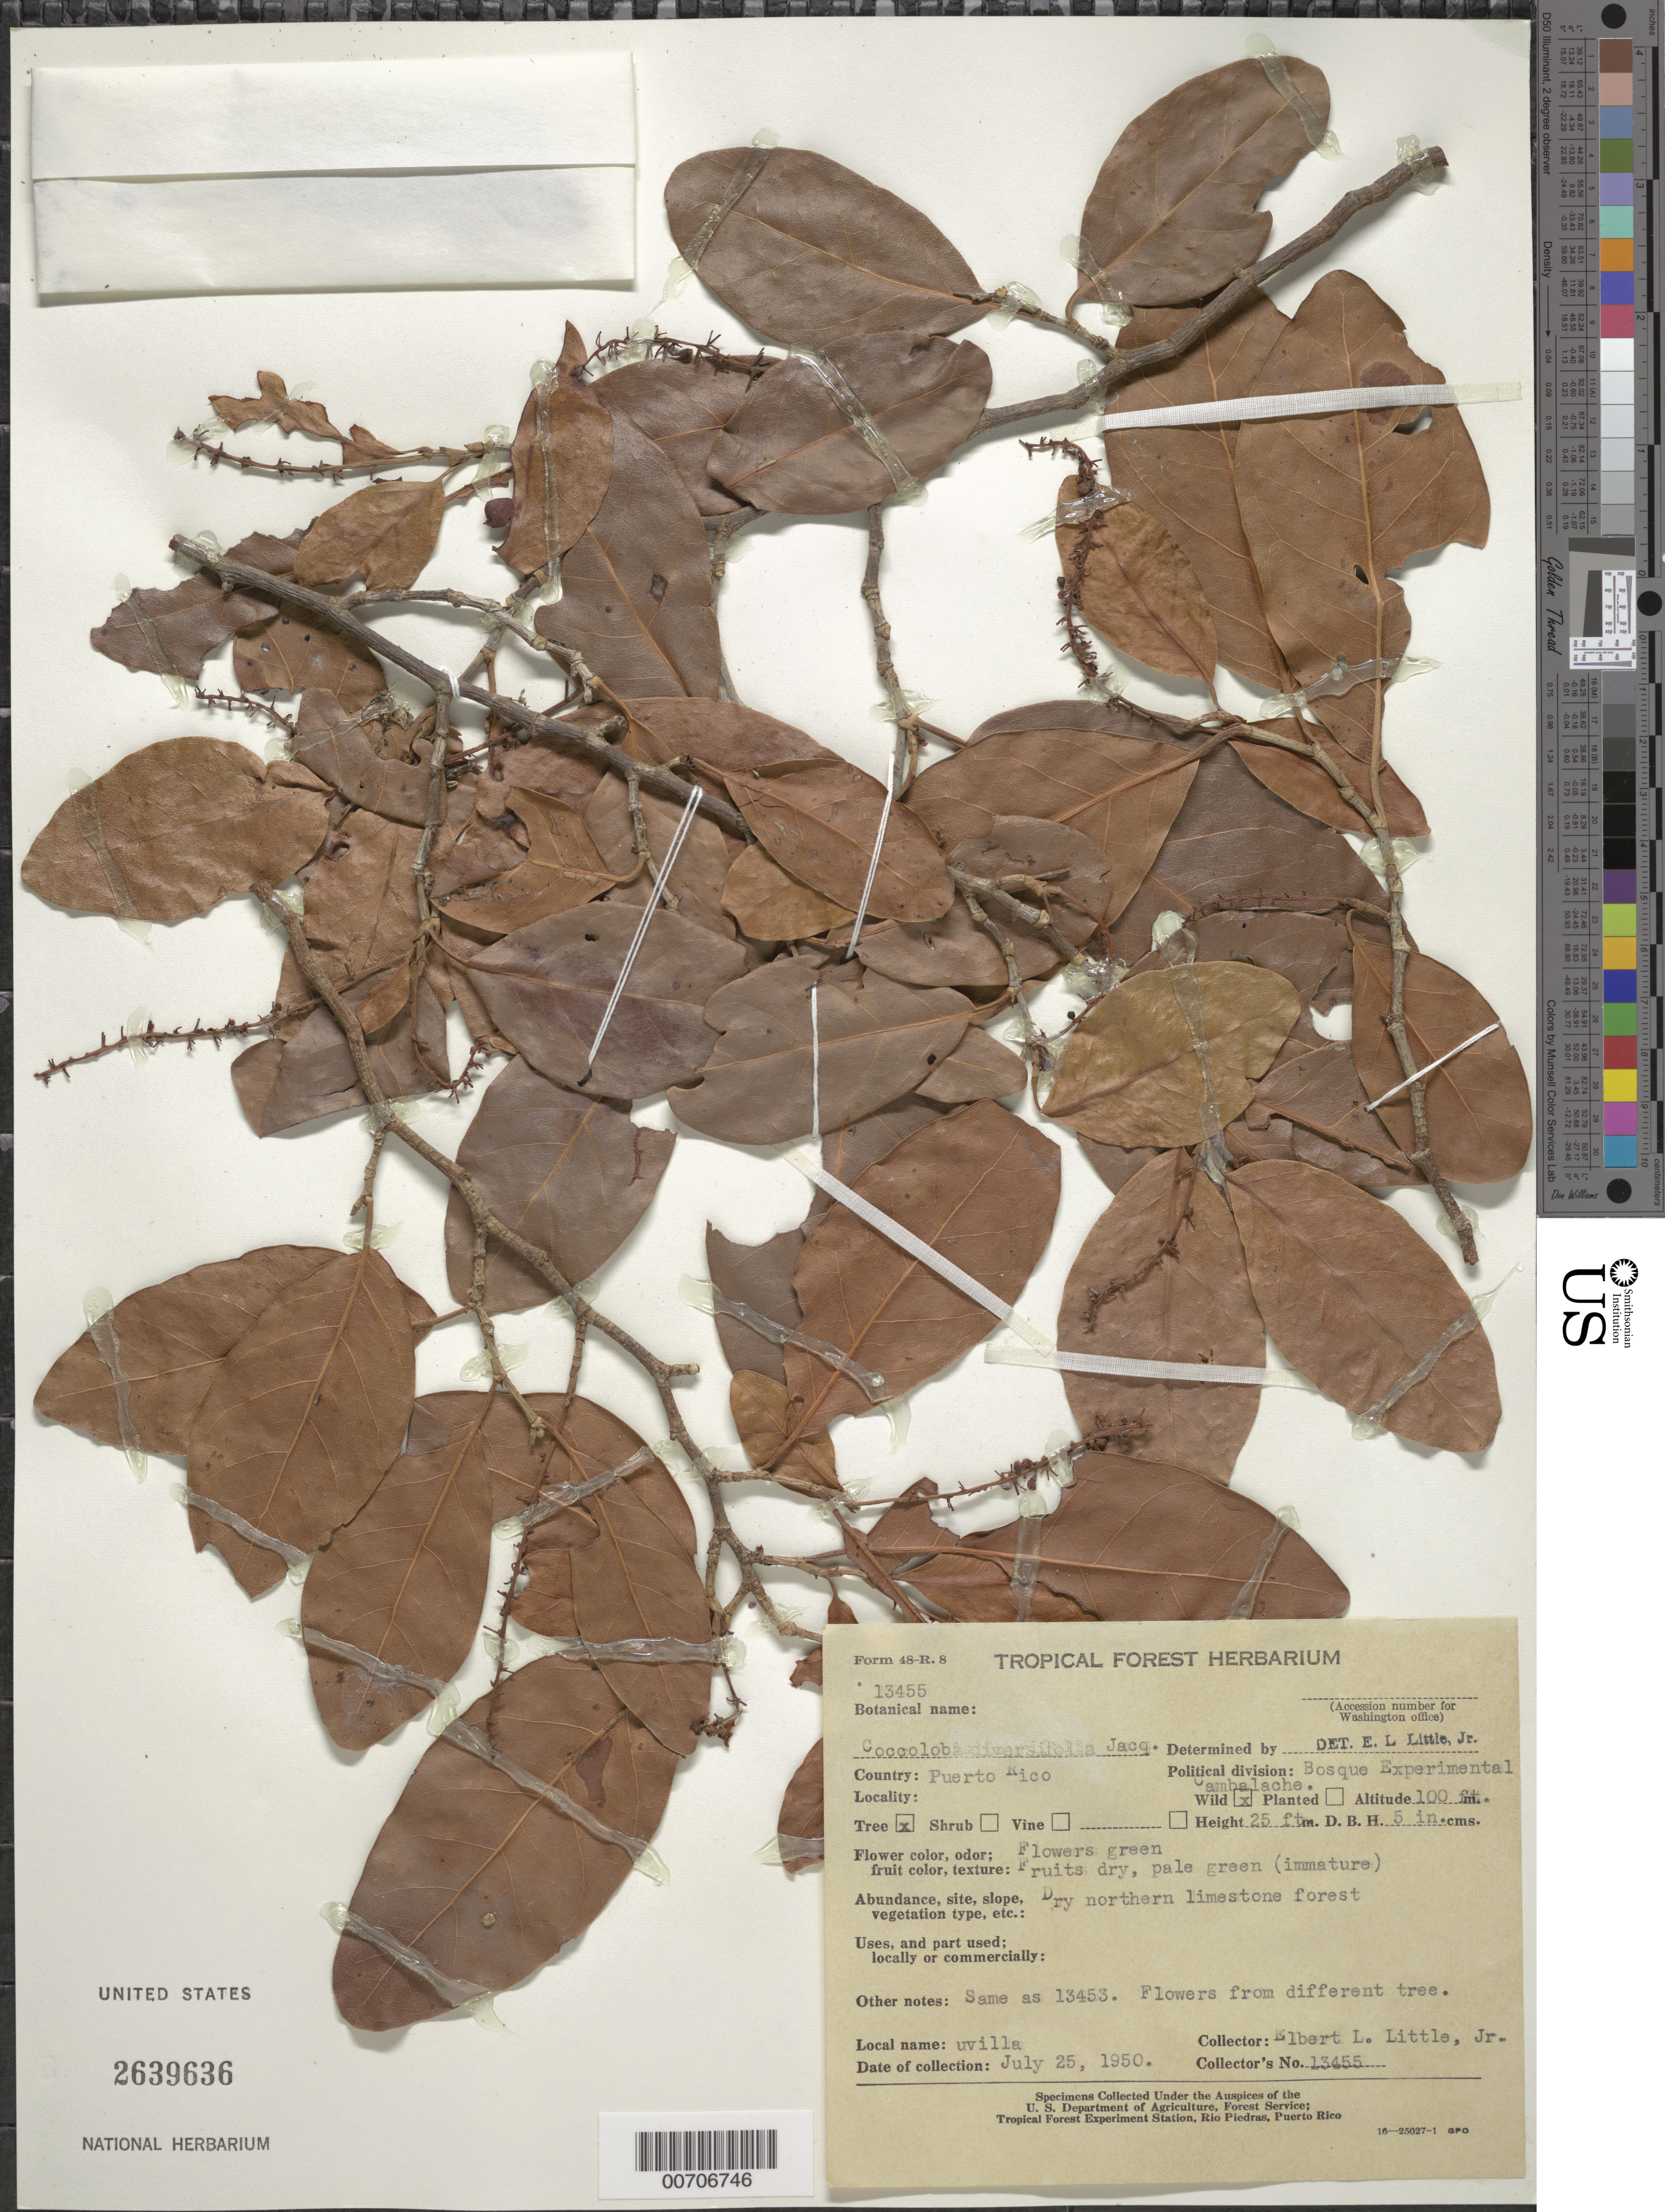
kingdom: Plantae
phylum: Tracheophyta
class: Magnoliopsida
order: Caryophyllales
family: Polygonaceae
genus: Coccoloba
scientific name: Coccoloba diversifolia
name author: Jacq.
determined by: Little, Elbert L., Jr., (FSSR), United States Department of Agriculture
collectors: E. L. Little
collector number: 13455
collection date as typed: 25 Jul 1950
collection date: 1950-07-25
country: Puerto Rico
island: Greater Antilles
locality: Bosque Exp. Cambalache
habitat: Dry northern limestone forest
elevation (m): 30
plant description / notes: Common name: Uvilla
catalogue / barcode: US 2639636